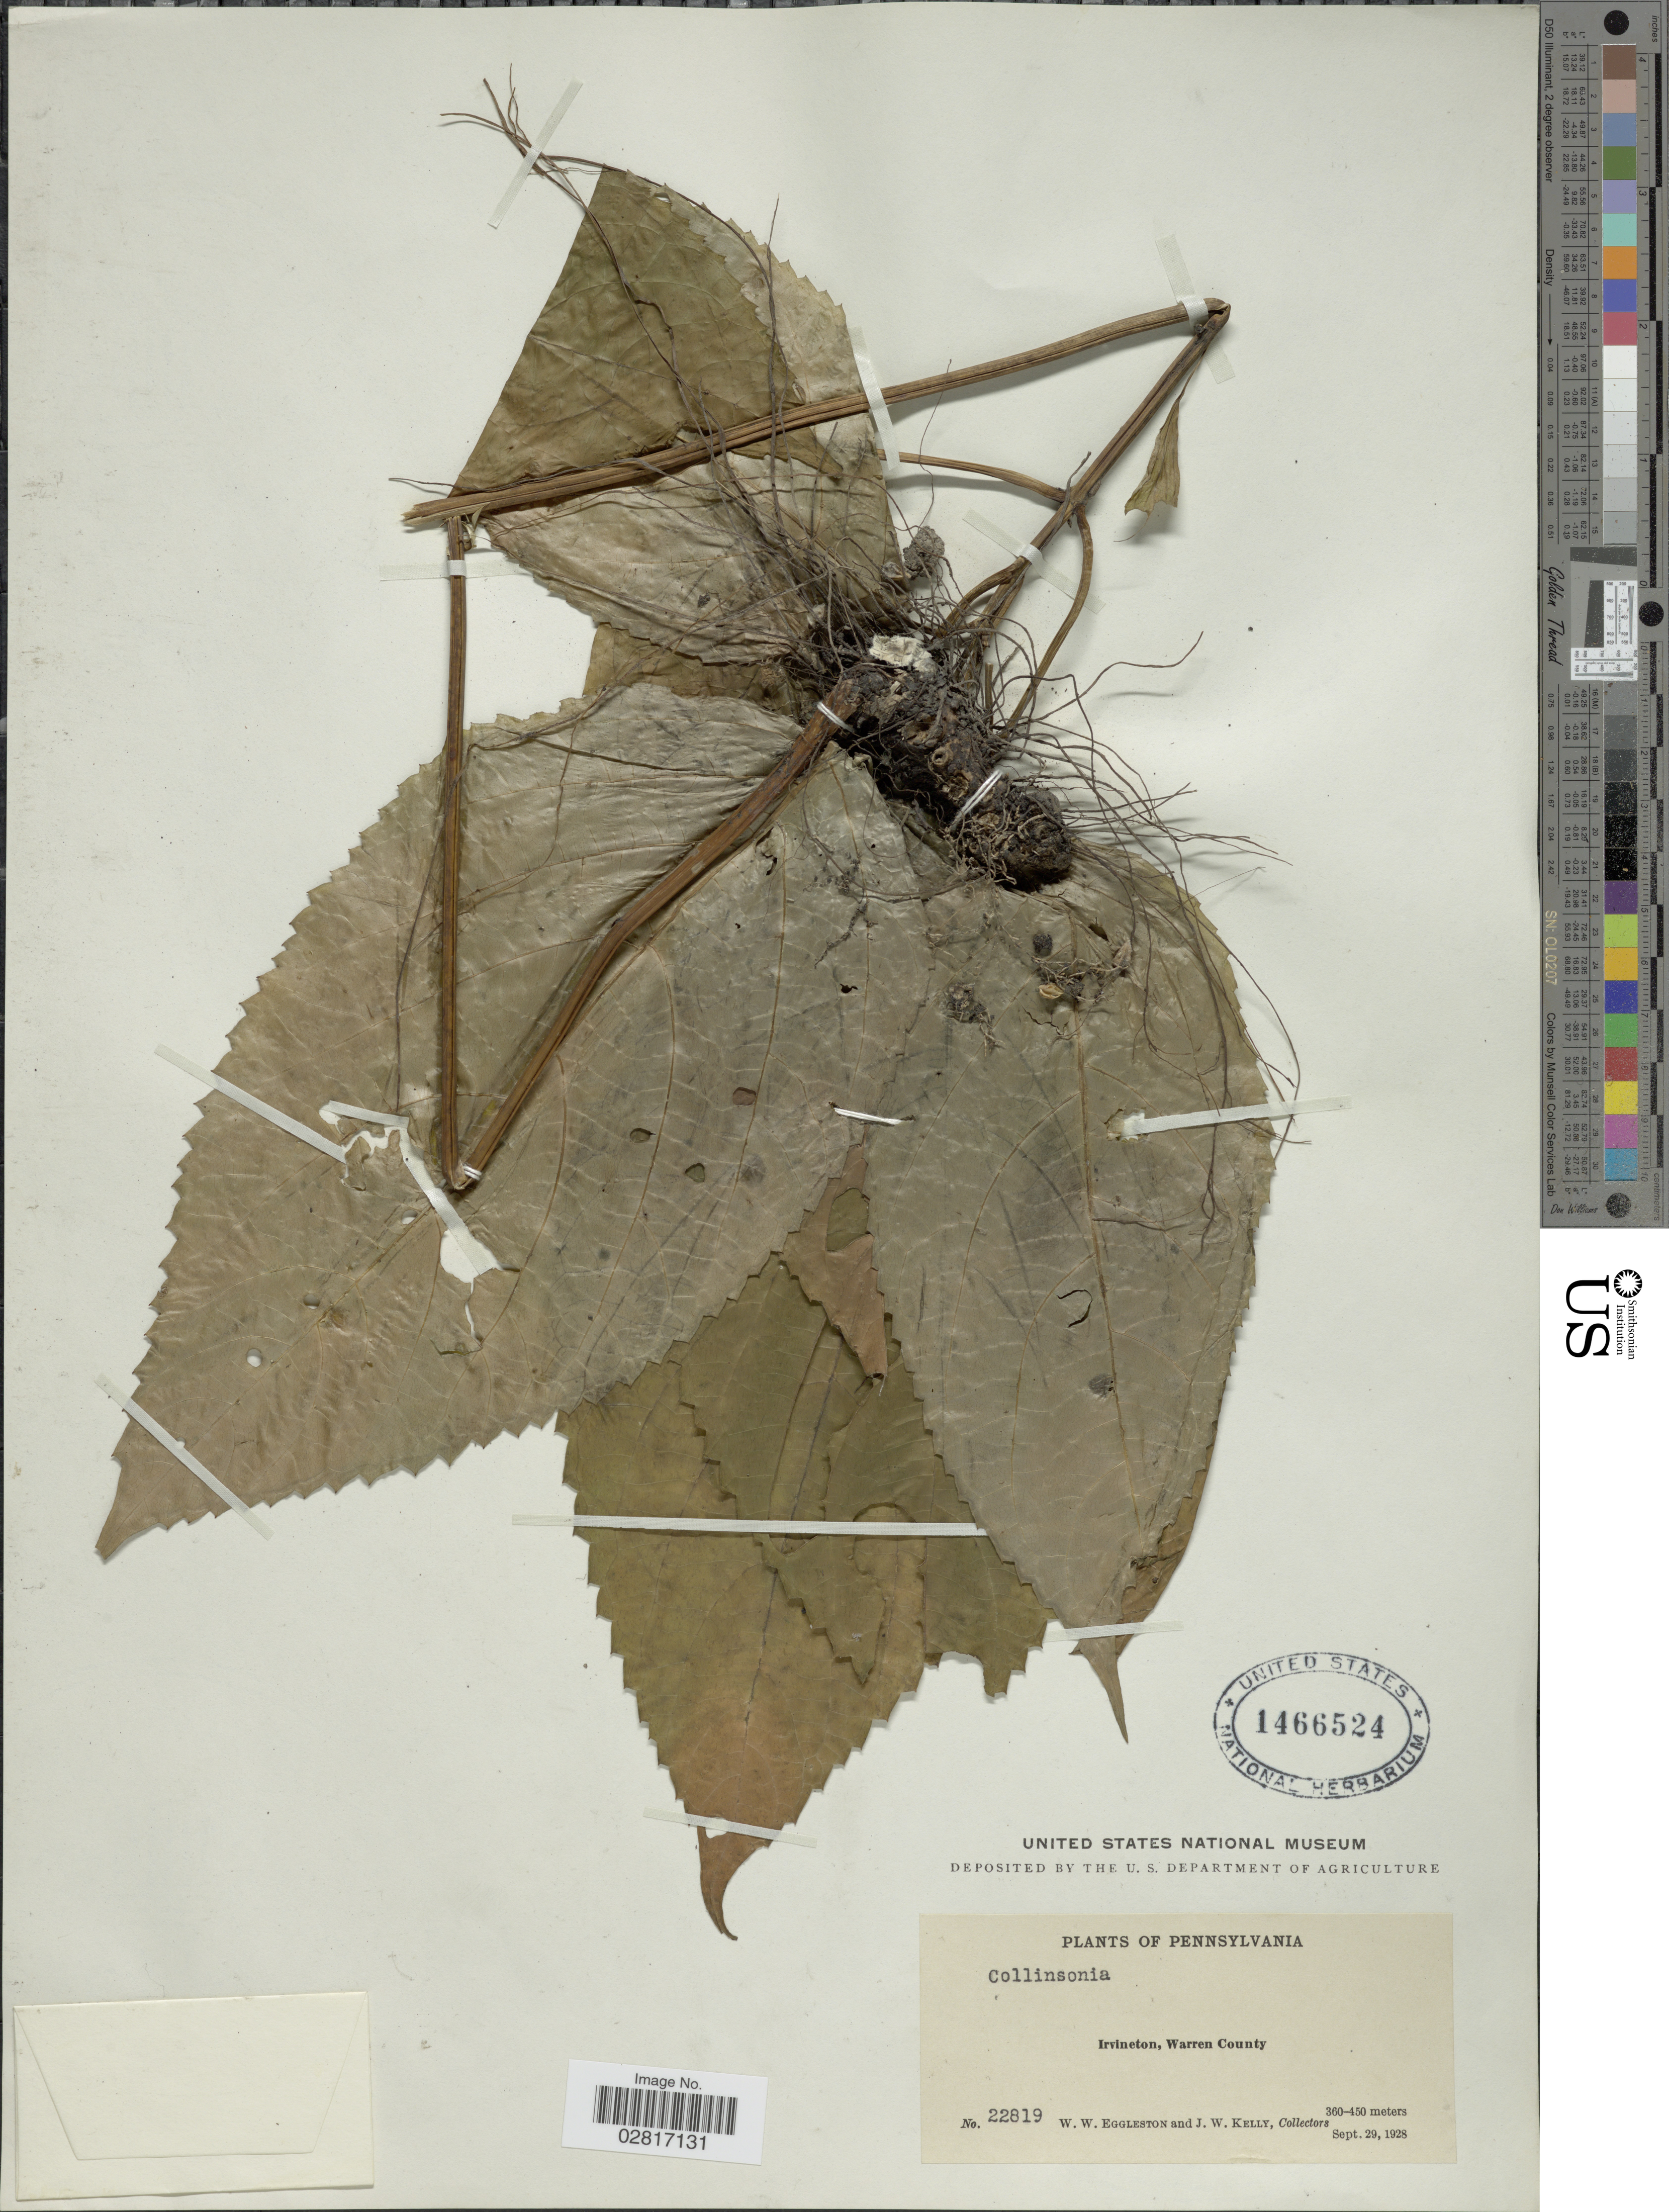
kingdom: Plantae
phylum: Tracheophyta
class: Magnoliopsida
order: Lamiales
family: Lamiaceae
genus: Collinsonia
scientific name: Collinsonia sp.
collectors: W. W. Eggleston & J. Kelly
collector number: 22819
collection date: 1928-09-29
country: United States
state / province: Pennsylvania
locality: Irvineton, Warren County.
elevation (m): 360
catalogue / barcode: US 1466524